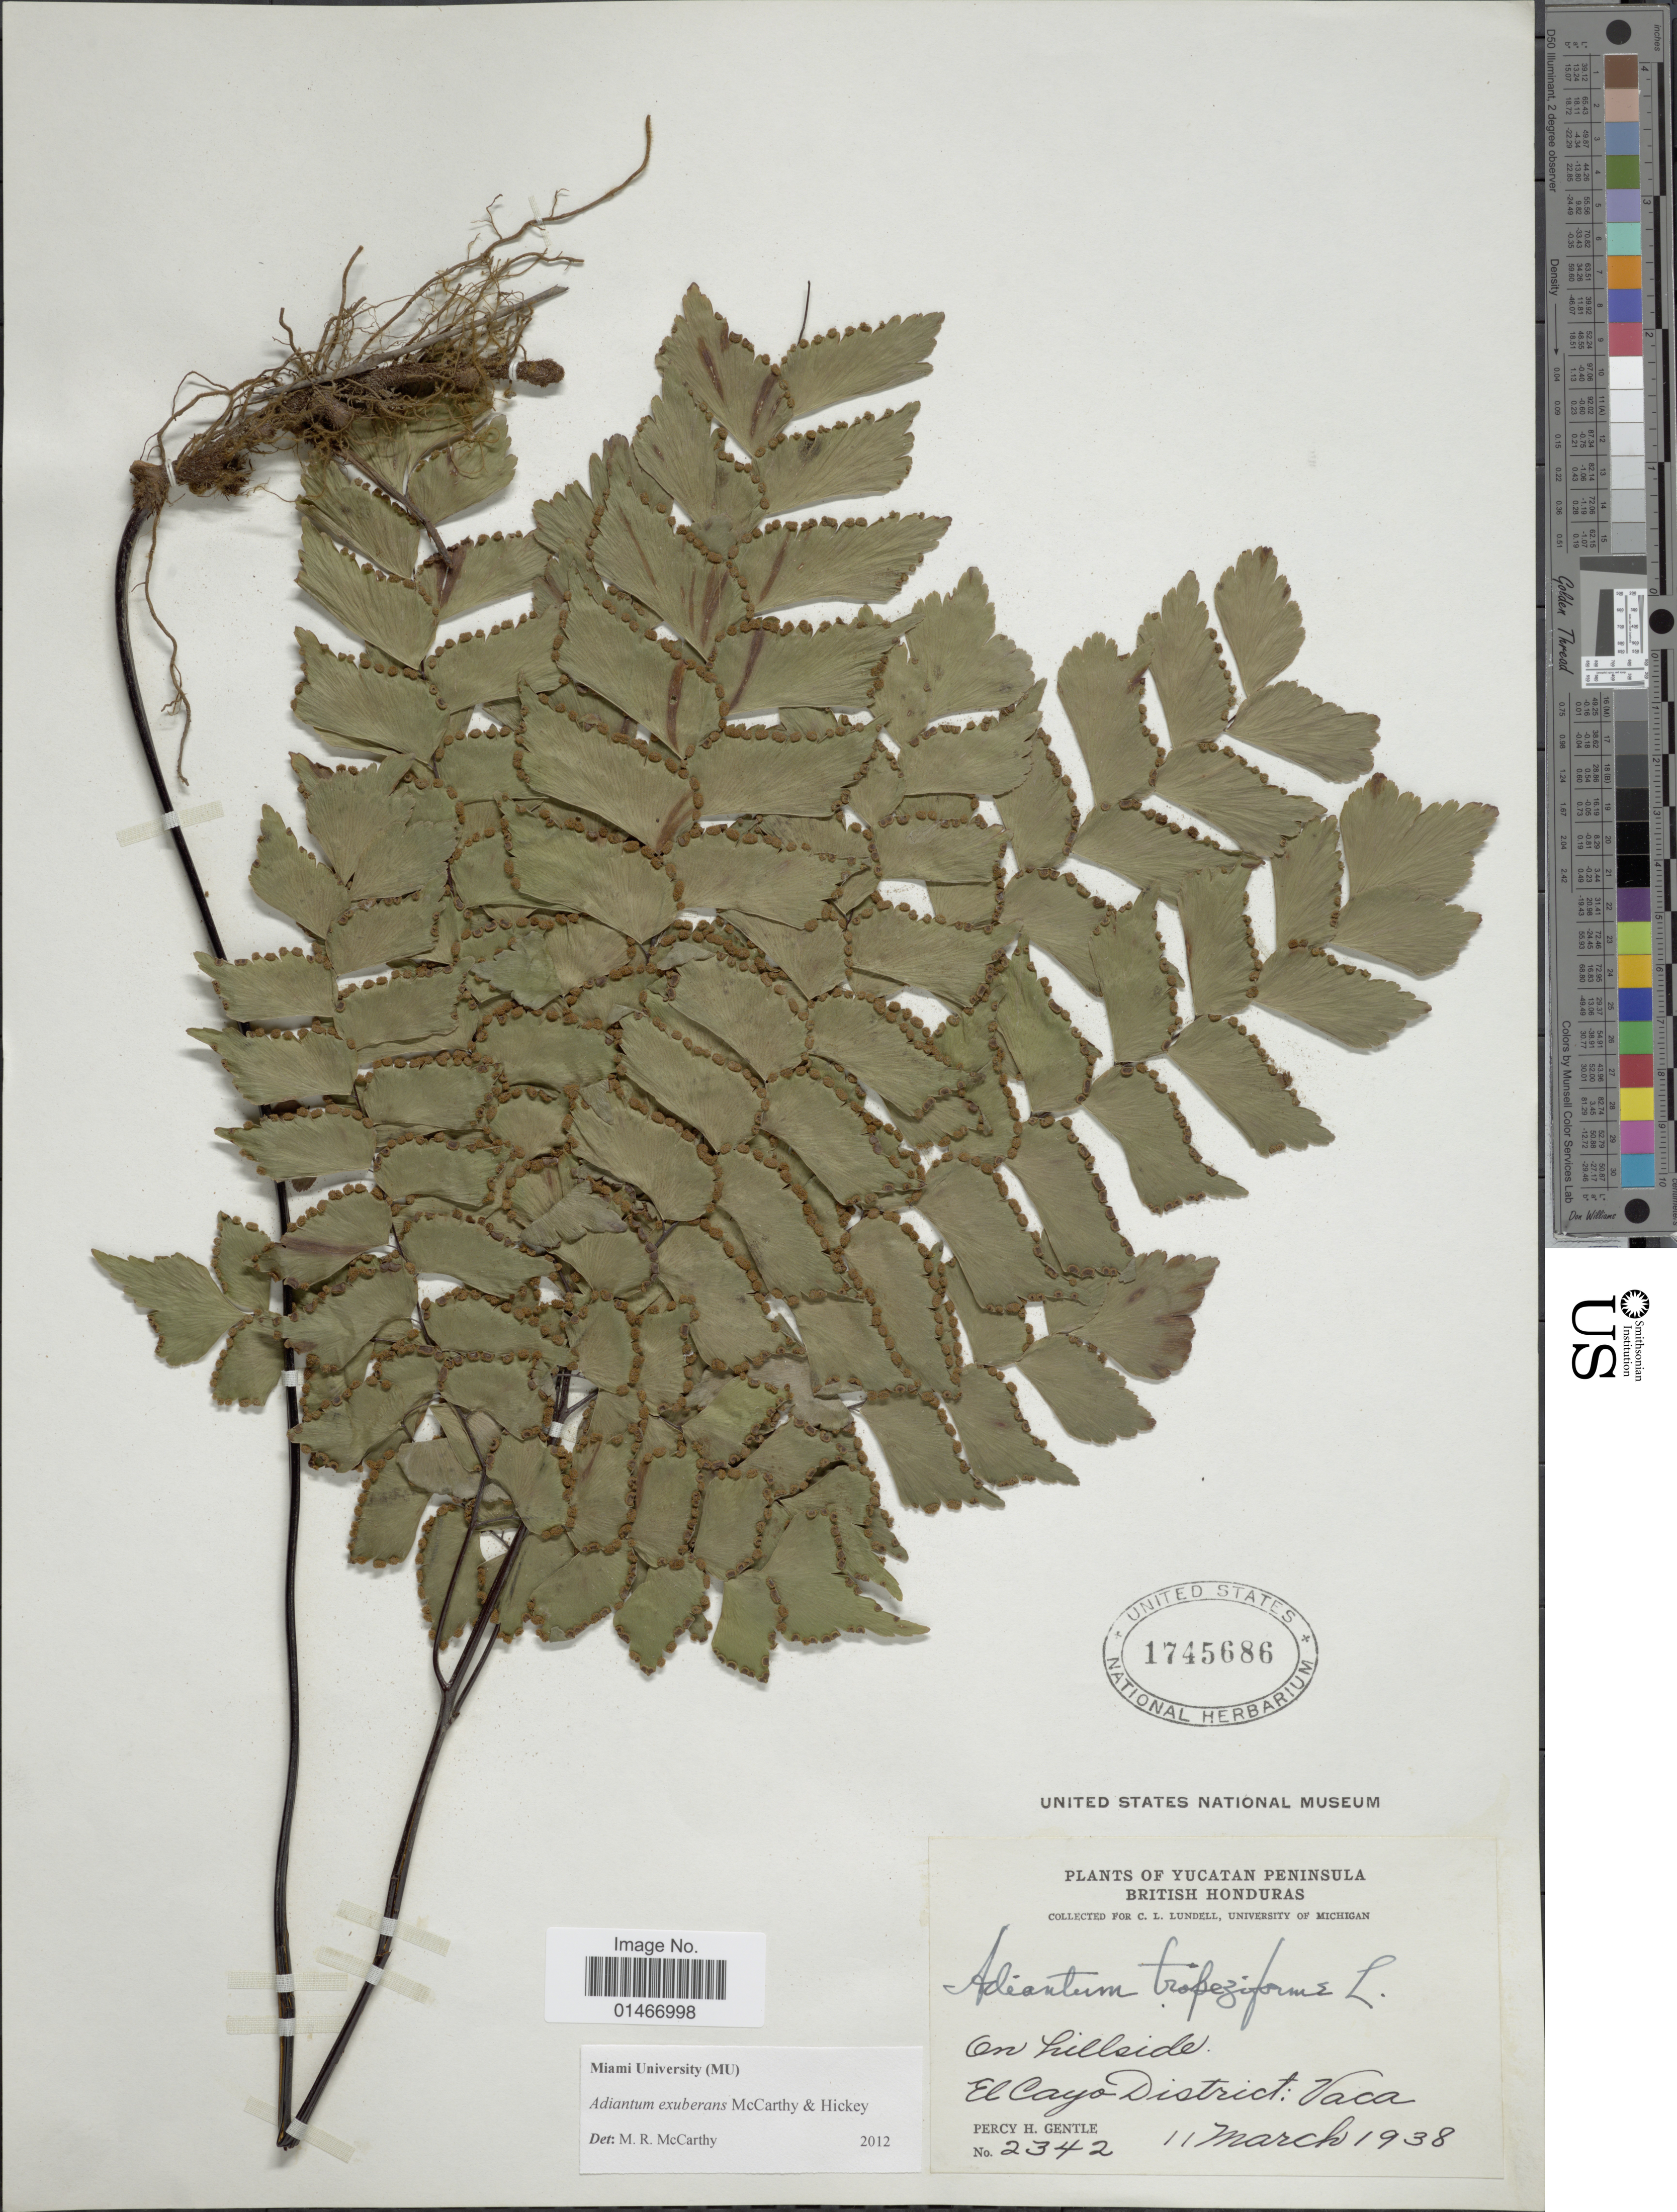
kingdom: Plantae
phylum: Tracheophyta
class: Polypodiopsida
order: Polypodiales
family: Pteridaceae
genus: Adiantum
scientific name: Adiantum exuberans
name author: M.R. McCarthy & Hickey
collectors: P. H. Gentle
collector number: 2342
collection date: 1938-03-11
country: Belize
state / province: Cayo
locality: Yucatan Peninsula. El Cayo District: Vaca. British Honduras.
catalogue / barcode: US 1745686